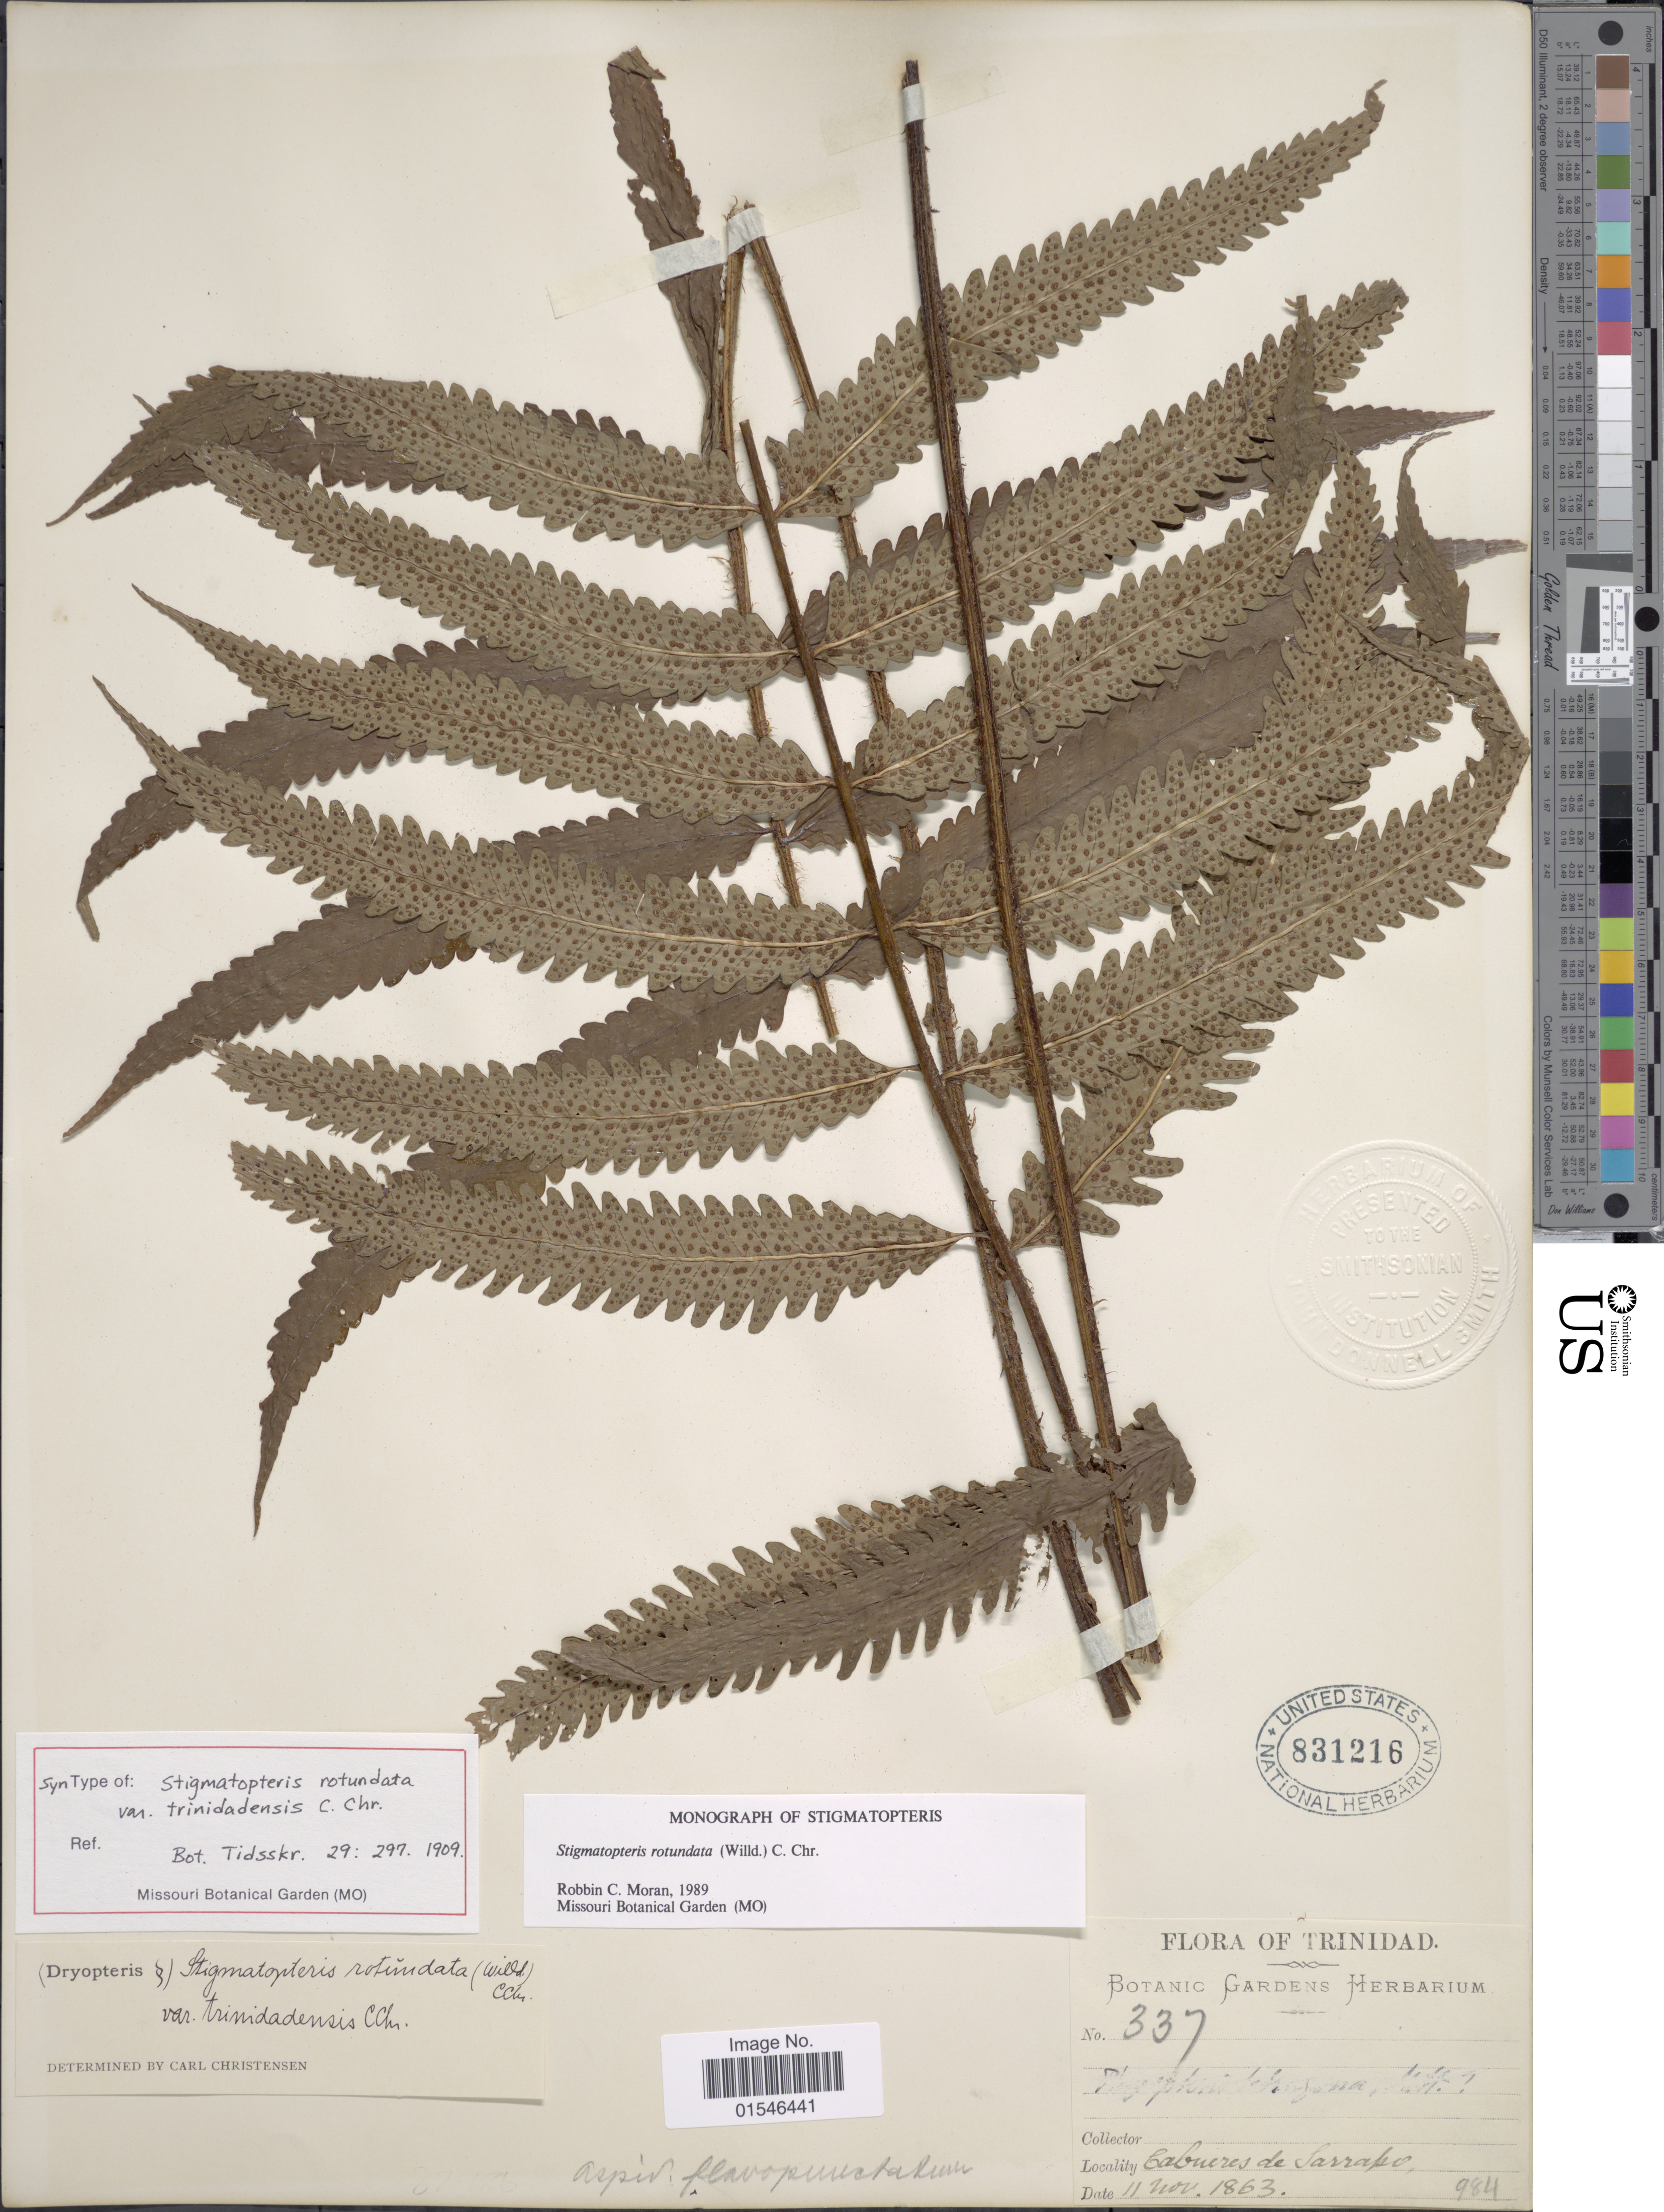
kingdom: Plantae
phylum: Tracheophyta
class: Polypodiopsida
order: Polypodiales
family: Dryopteridaceae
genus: Stigmatopteris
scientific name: Stigmatopteris rotundata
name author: (Willd.) C. Chr.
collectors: Botanic Gardens Herbarium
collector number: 337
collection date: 1863-11-11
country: Trinidad and Tobago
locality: Trinidad. Cabueres de Sarrapo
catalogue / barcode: US 831216